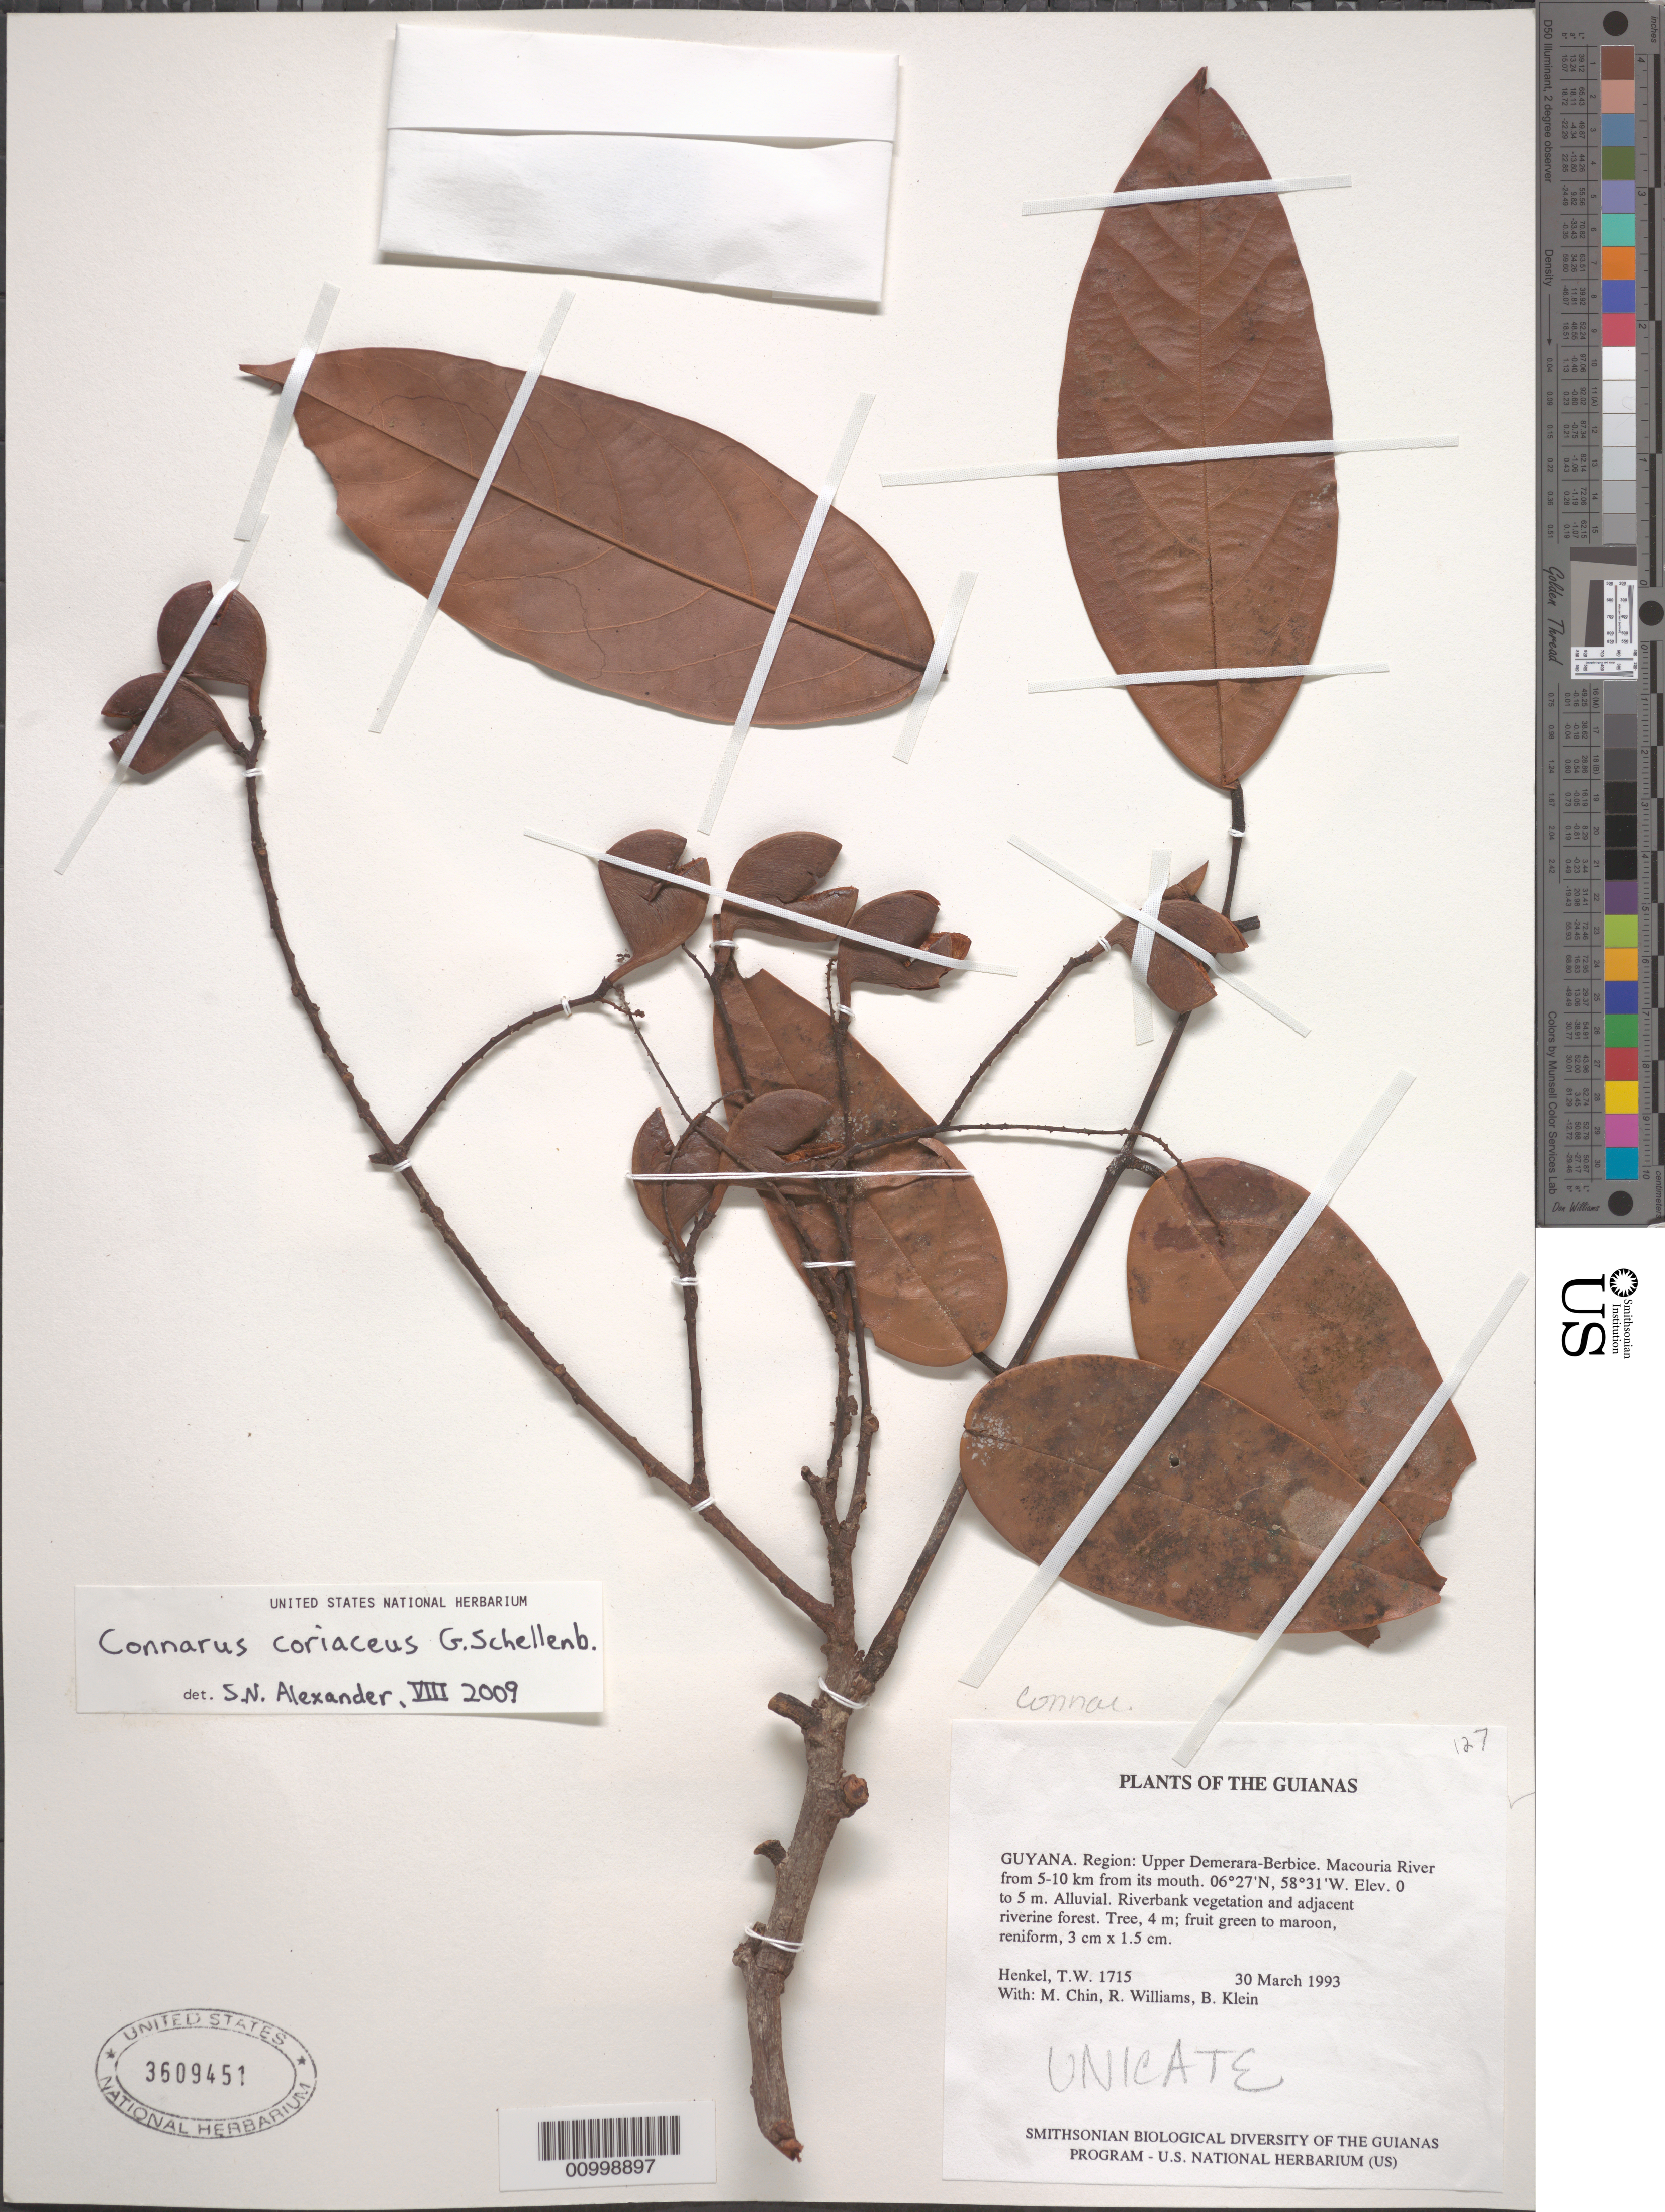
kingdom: Plantae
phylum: Tracheophyta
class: Magnoliopsida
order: Oxalidales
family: Connaraceae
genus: Connarus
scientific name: Connarus coriaceus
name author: G. Schellenb.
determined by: Alexander, S. N.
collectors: T. Henkel, M. Chin, R. Williams & B. Klein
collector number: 1715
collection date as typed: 30 March 1993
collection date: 1993-03-30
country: Guyana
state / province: U. Demerara-Berbice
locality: Macouria River from 5-10 km from its mouth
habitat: Alluvial. Riverbank vegetation and adjacent riverine forest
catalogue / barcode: US 3609451